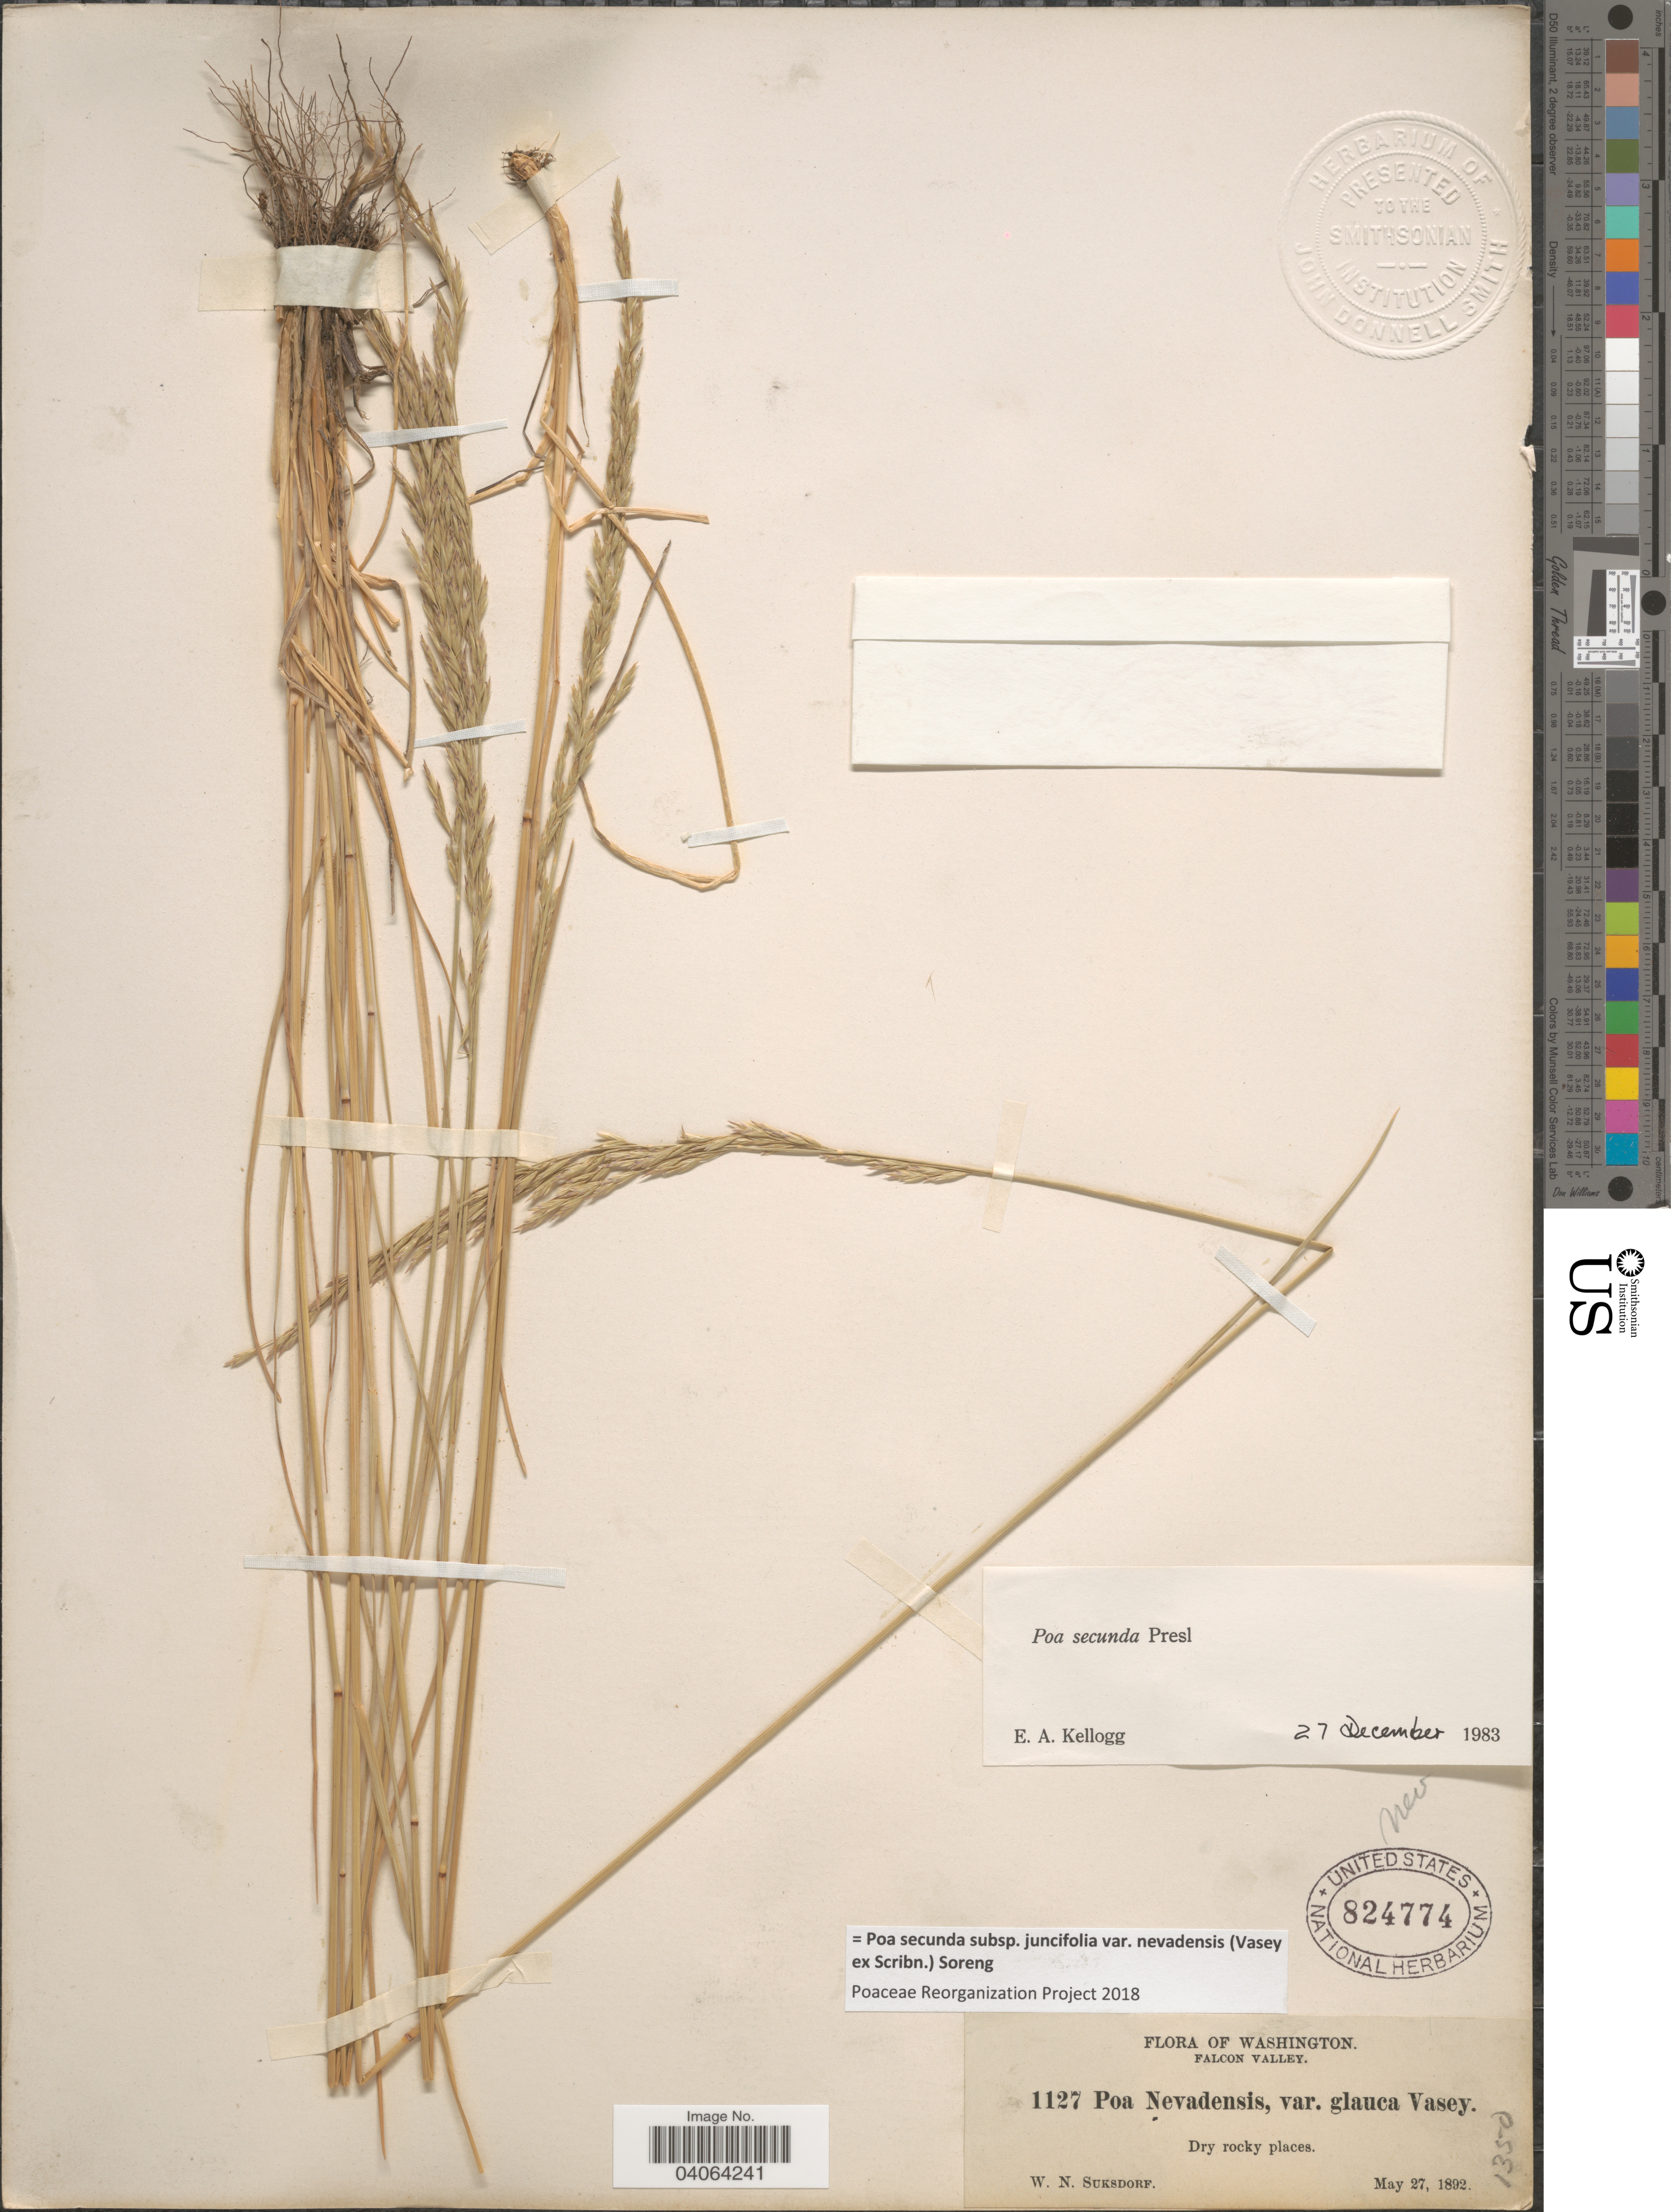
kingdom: Plantae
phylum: Tracheophyta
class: Liliopsida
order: Poales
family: Poaceae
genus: Poa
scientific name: Poa secunda subsp. juncifolia var. nevadensis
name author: (Vasey ex Scribn.) Soreng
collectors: W. N. Suksdorf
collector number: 1127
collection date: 1892-05-27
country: United States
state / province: Washington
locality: Falcon Valley.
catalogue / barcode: US 824774